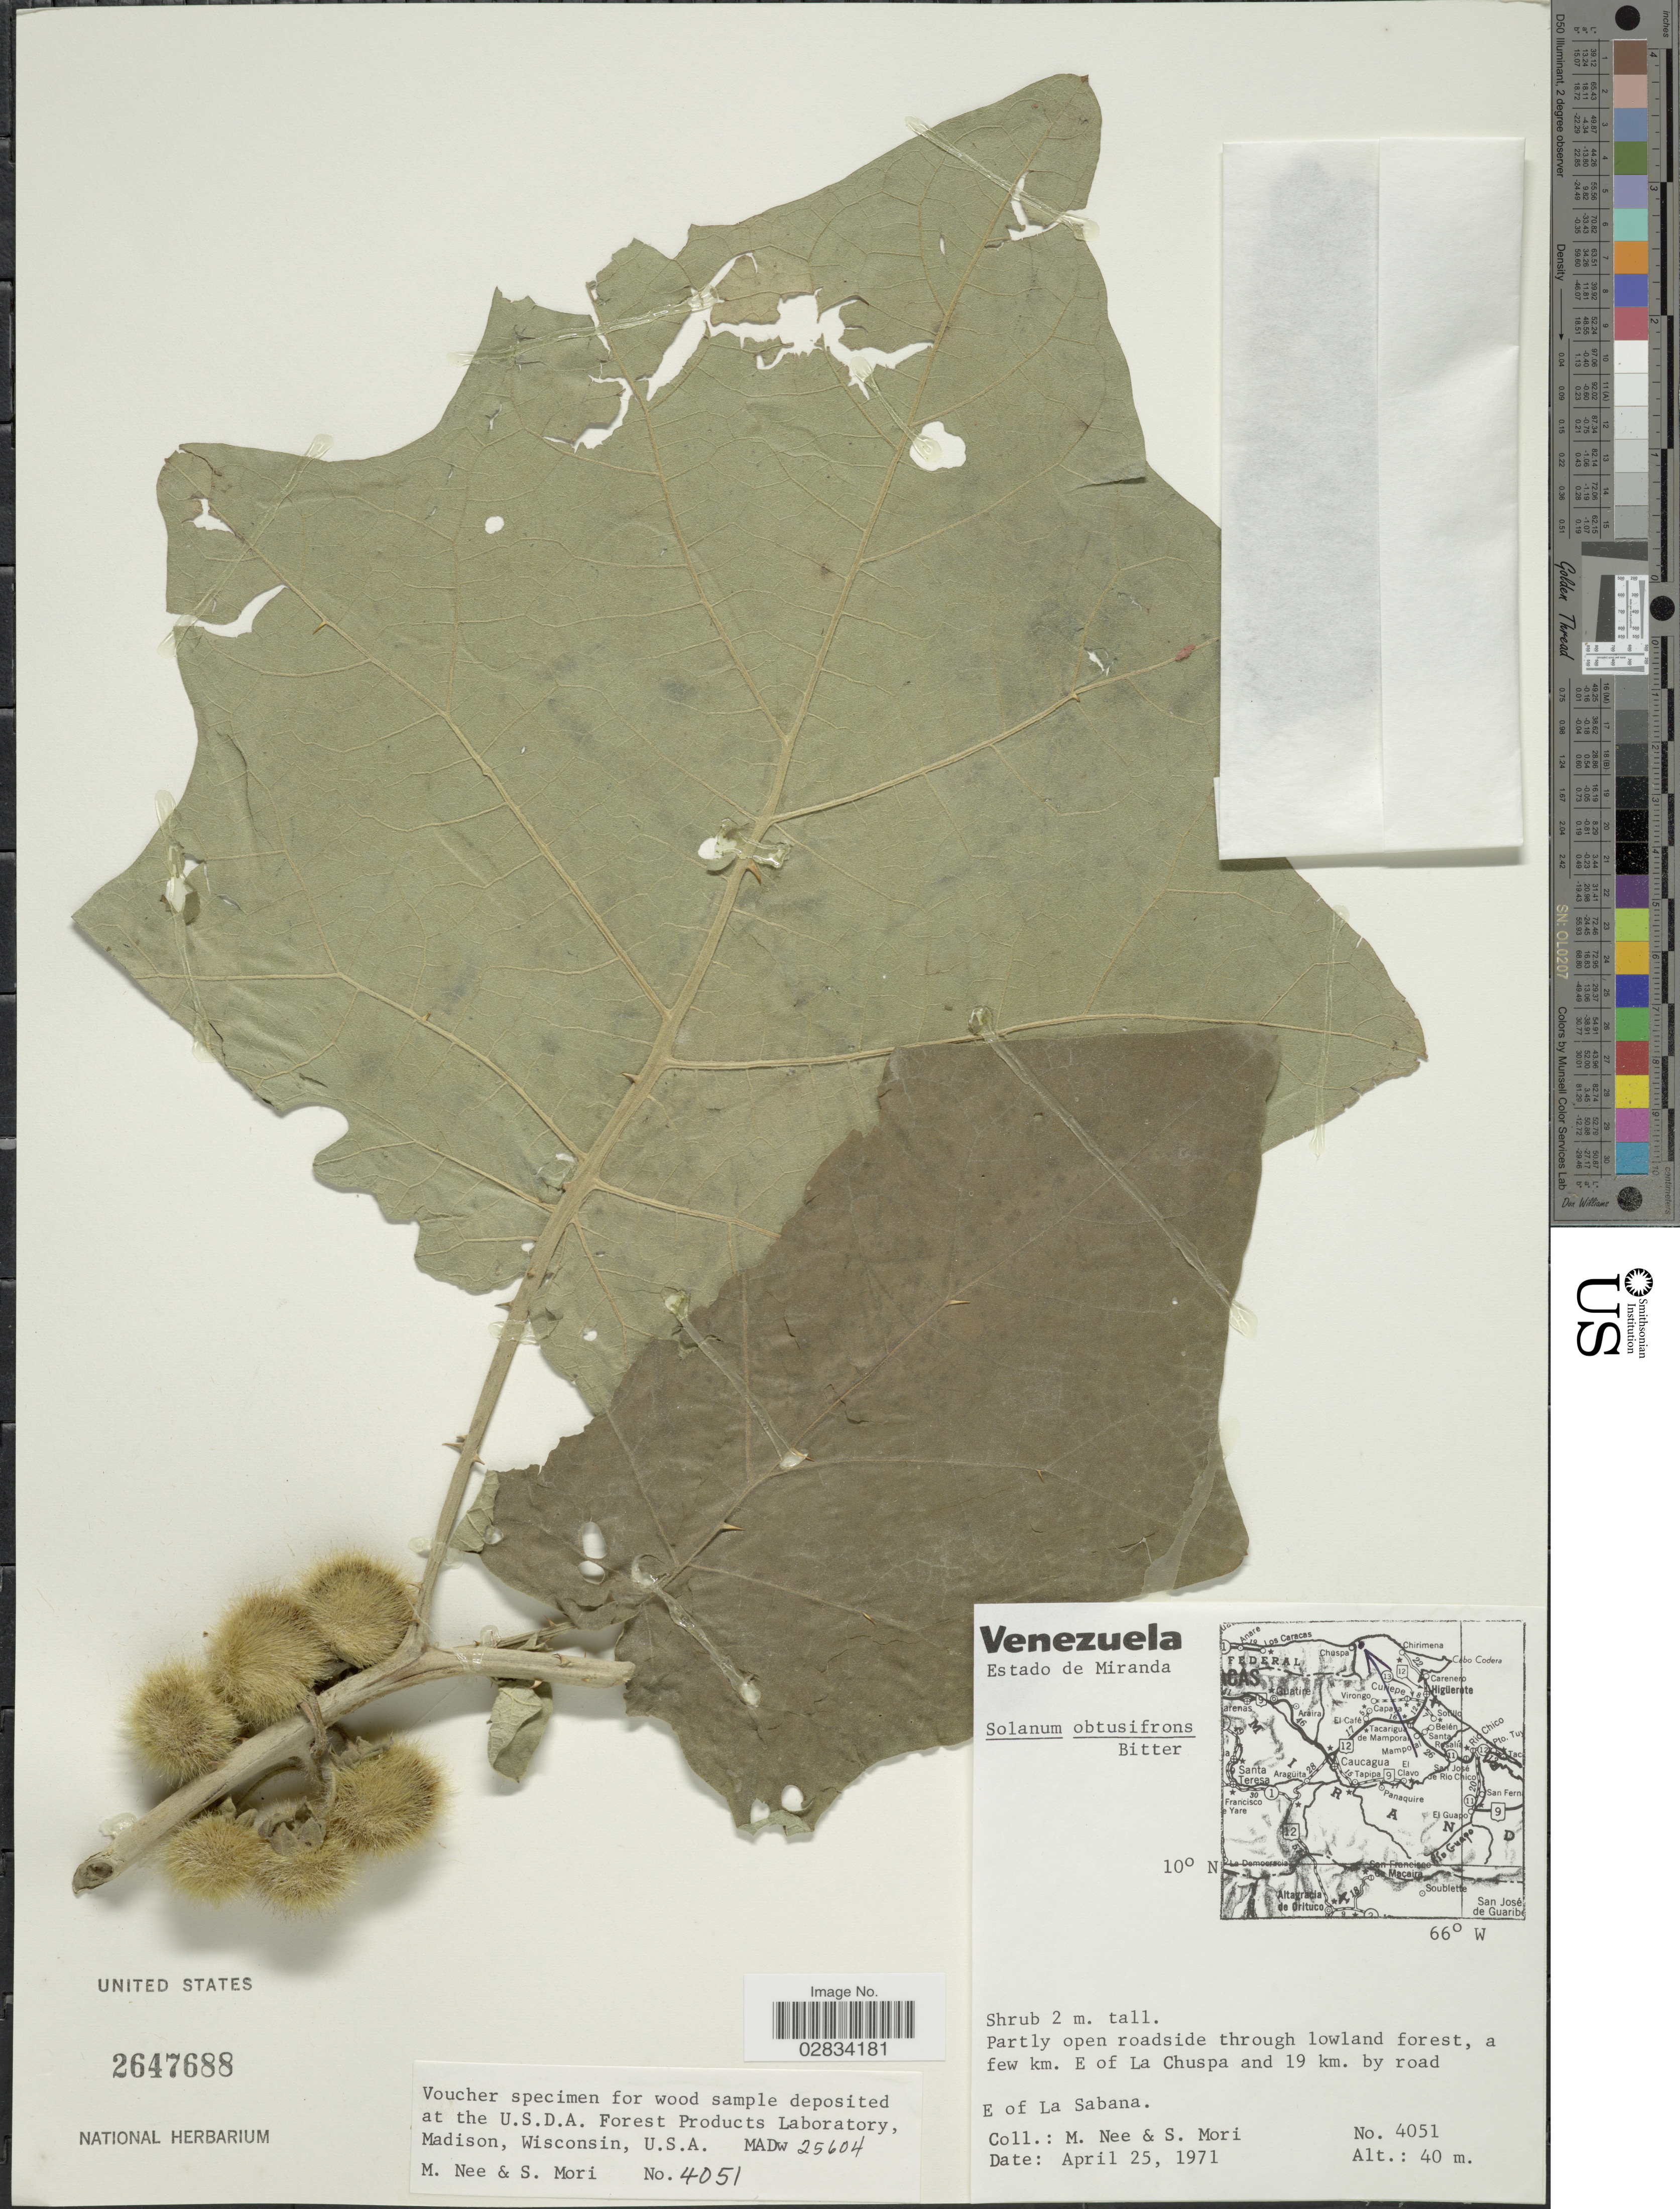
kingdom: Plantae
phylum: Tracheophyta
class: Magnoliopsida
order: Solanales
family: Solanaceae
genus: Solanum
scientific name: Solanum obtusifrons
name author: Pittier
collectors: M. Nee & S. Mori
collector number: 4051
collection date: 1971-04-25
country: Venezuela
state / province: Miranda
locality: Partly open roadside through lowland forest, a few km. E of la Chuspa and 19 km. by road, E of La Sabana.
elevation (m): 40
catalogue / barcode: US 2647688